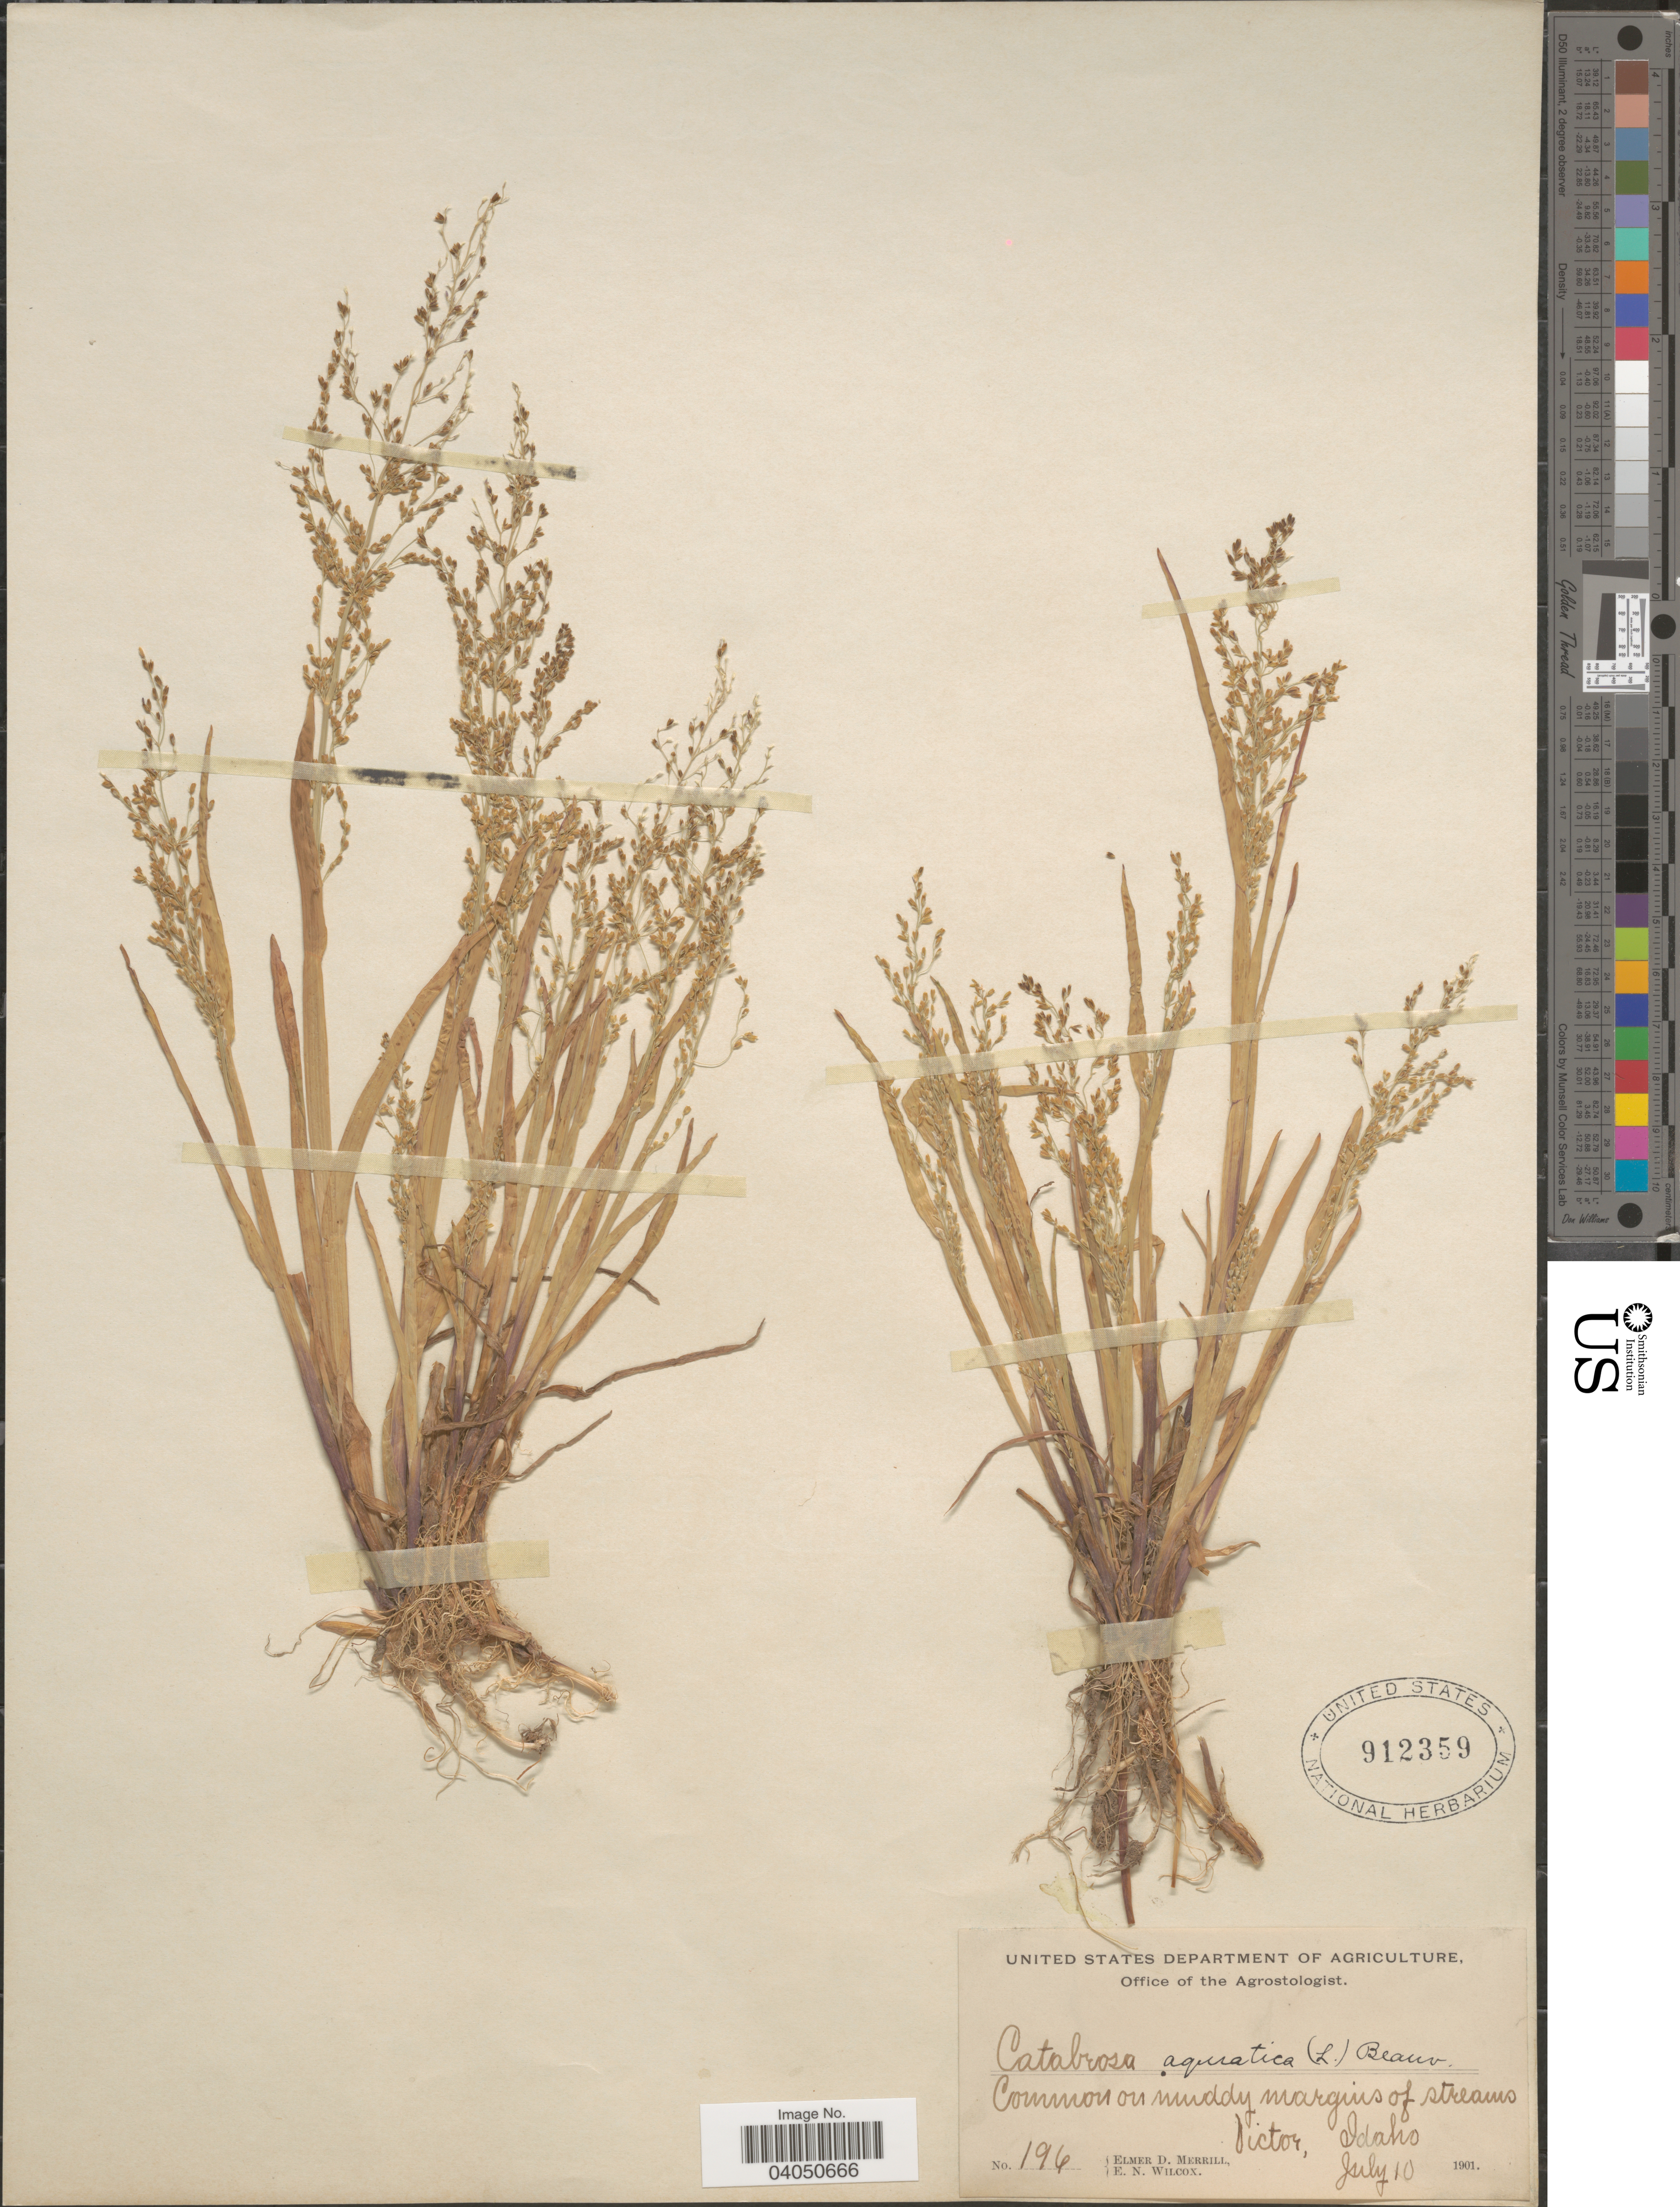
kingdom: Plantae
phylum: Tracheophyta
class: Liliopsida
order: Poales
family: Poaceae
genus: Catabrosa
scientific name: Catabrosa aquatica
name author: (L.) P. Beauv.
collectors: E. D. Merrill & E. Wilcox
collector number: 196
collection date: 1901-07-10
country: United States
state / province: Idaho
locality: Victor.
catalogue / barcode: US 912359